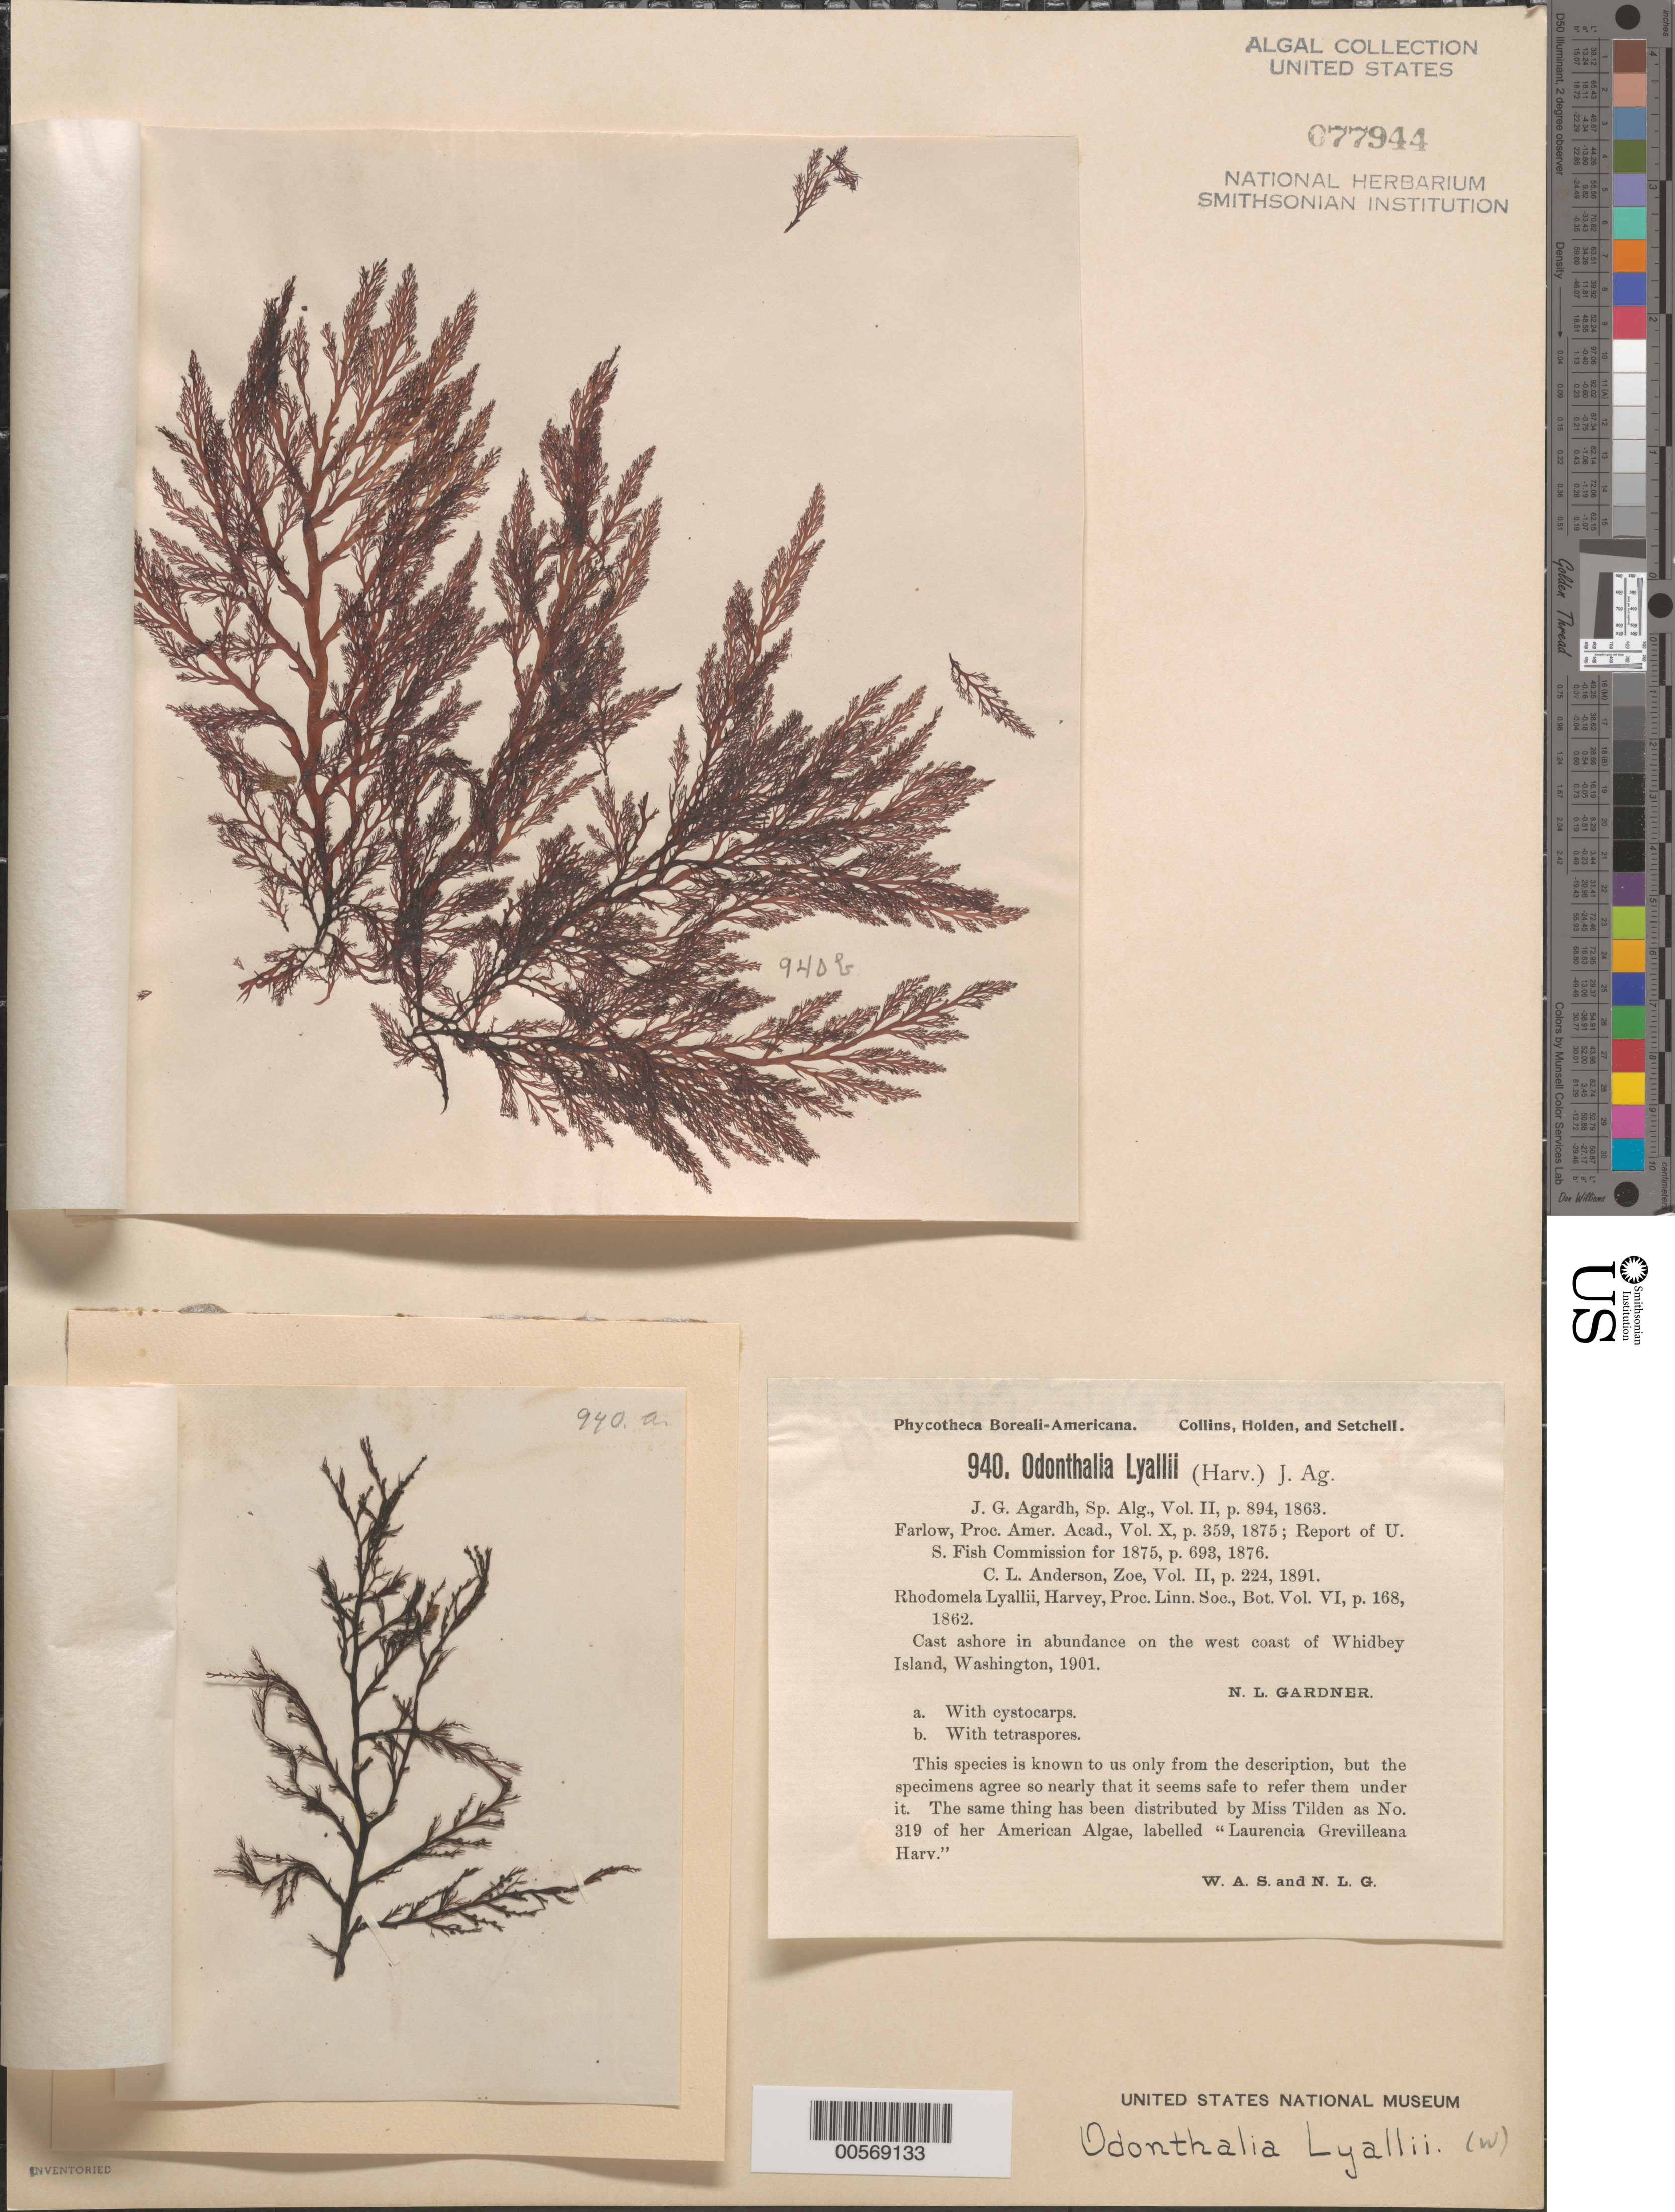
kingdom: Plantae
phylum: Rhodophyta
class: Florideophyceae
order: Ceramiales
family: Rhodomelaceae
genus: Odonthalia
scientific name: Odonthalia lyallii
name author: (Harv.) J. Agardh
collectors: N. Gardner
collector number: PB-A 940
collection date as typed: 1901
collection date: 1901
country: United States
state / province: Washington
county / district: Island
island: Whidbey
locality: West coast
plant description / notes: Collins, Holden & Setchell, Phycotheca Boreali-Americana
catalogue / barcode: US 77944